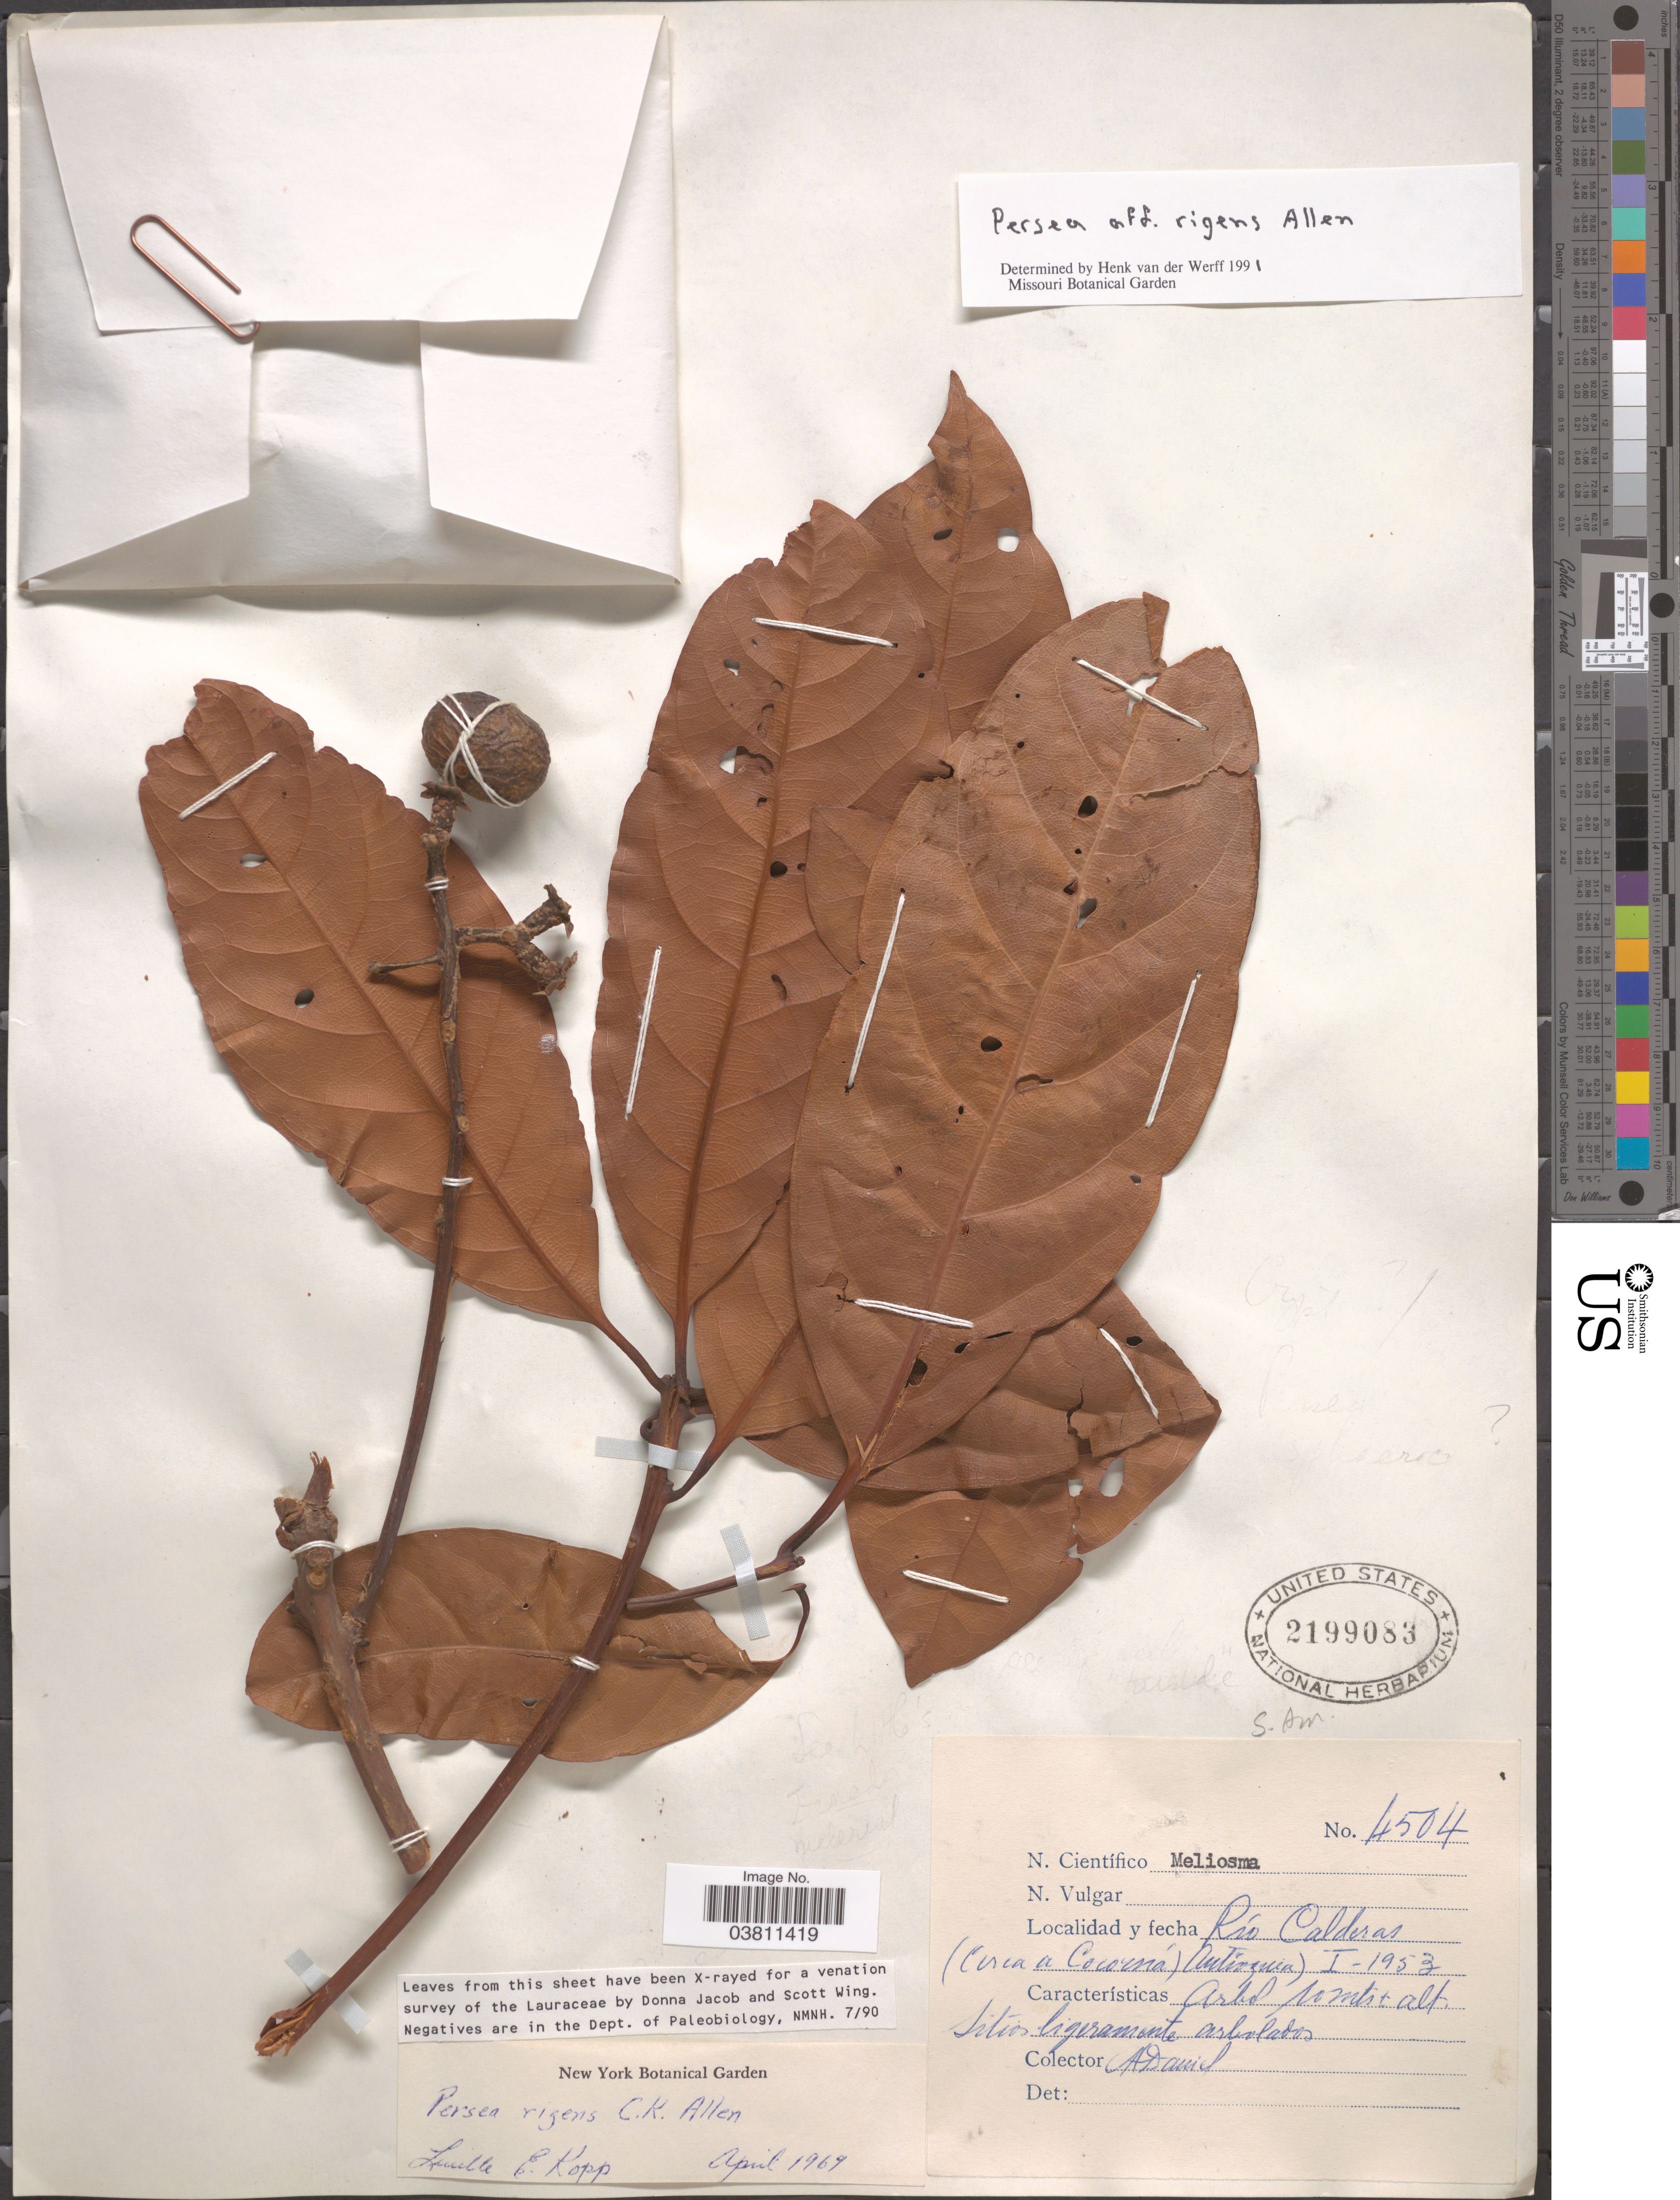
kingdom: Plantae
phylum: Tracheophyta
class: Magnoliopsida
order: Laurales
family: Lauraceae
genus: Persea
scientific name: Persea rigens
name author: C.K. Allen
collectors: A. Daniel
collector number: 4504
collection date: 1953-01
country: Colombia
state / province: Antioquia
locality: Río Calderas (Cerca a Cocorna) Antioquia).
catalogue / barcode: US 2199083